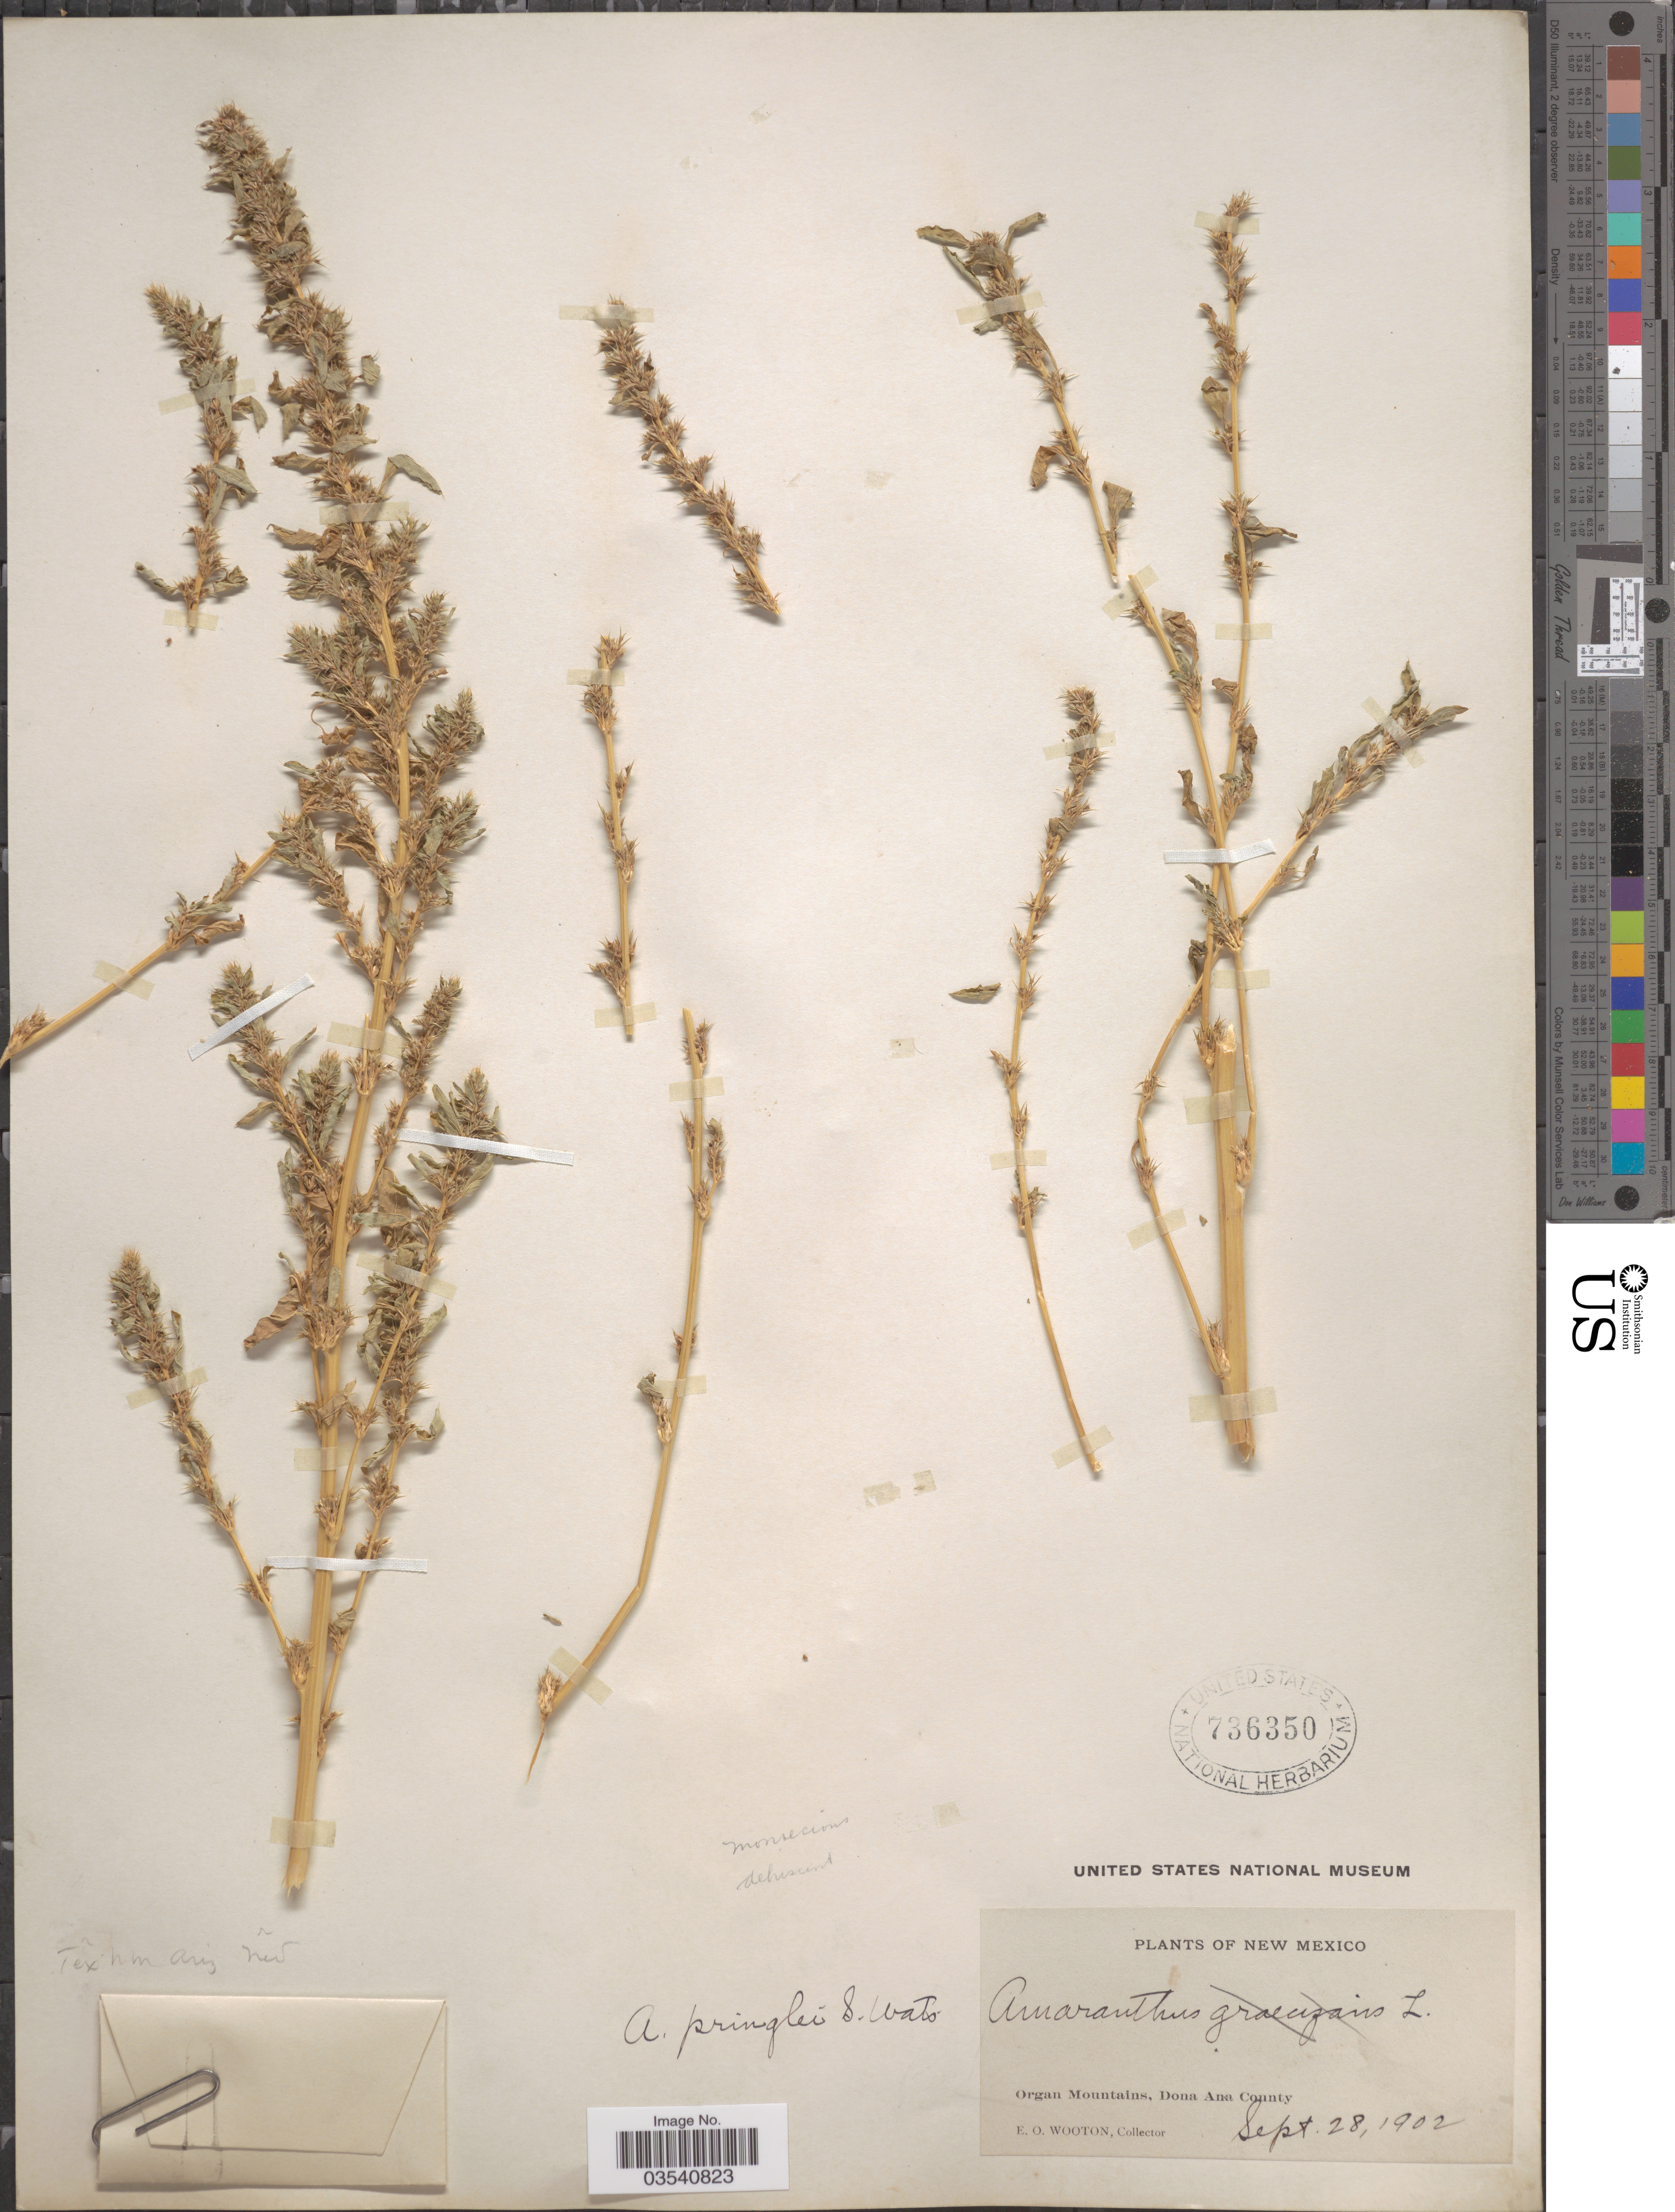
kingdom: Plantae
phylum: Tracheophyta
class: Magnoliopsida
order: Caryophyllales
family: Amaranthaceae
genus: Amaranthus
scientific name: Amaranthus pringlei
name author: S. Watson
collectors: E. O. Wooton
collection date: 1902-09-28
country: United States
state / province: New Mexico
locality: Organ Mountains, Dona Ana County.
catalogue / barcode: US 736350